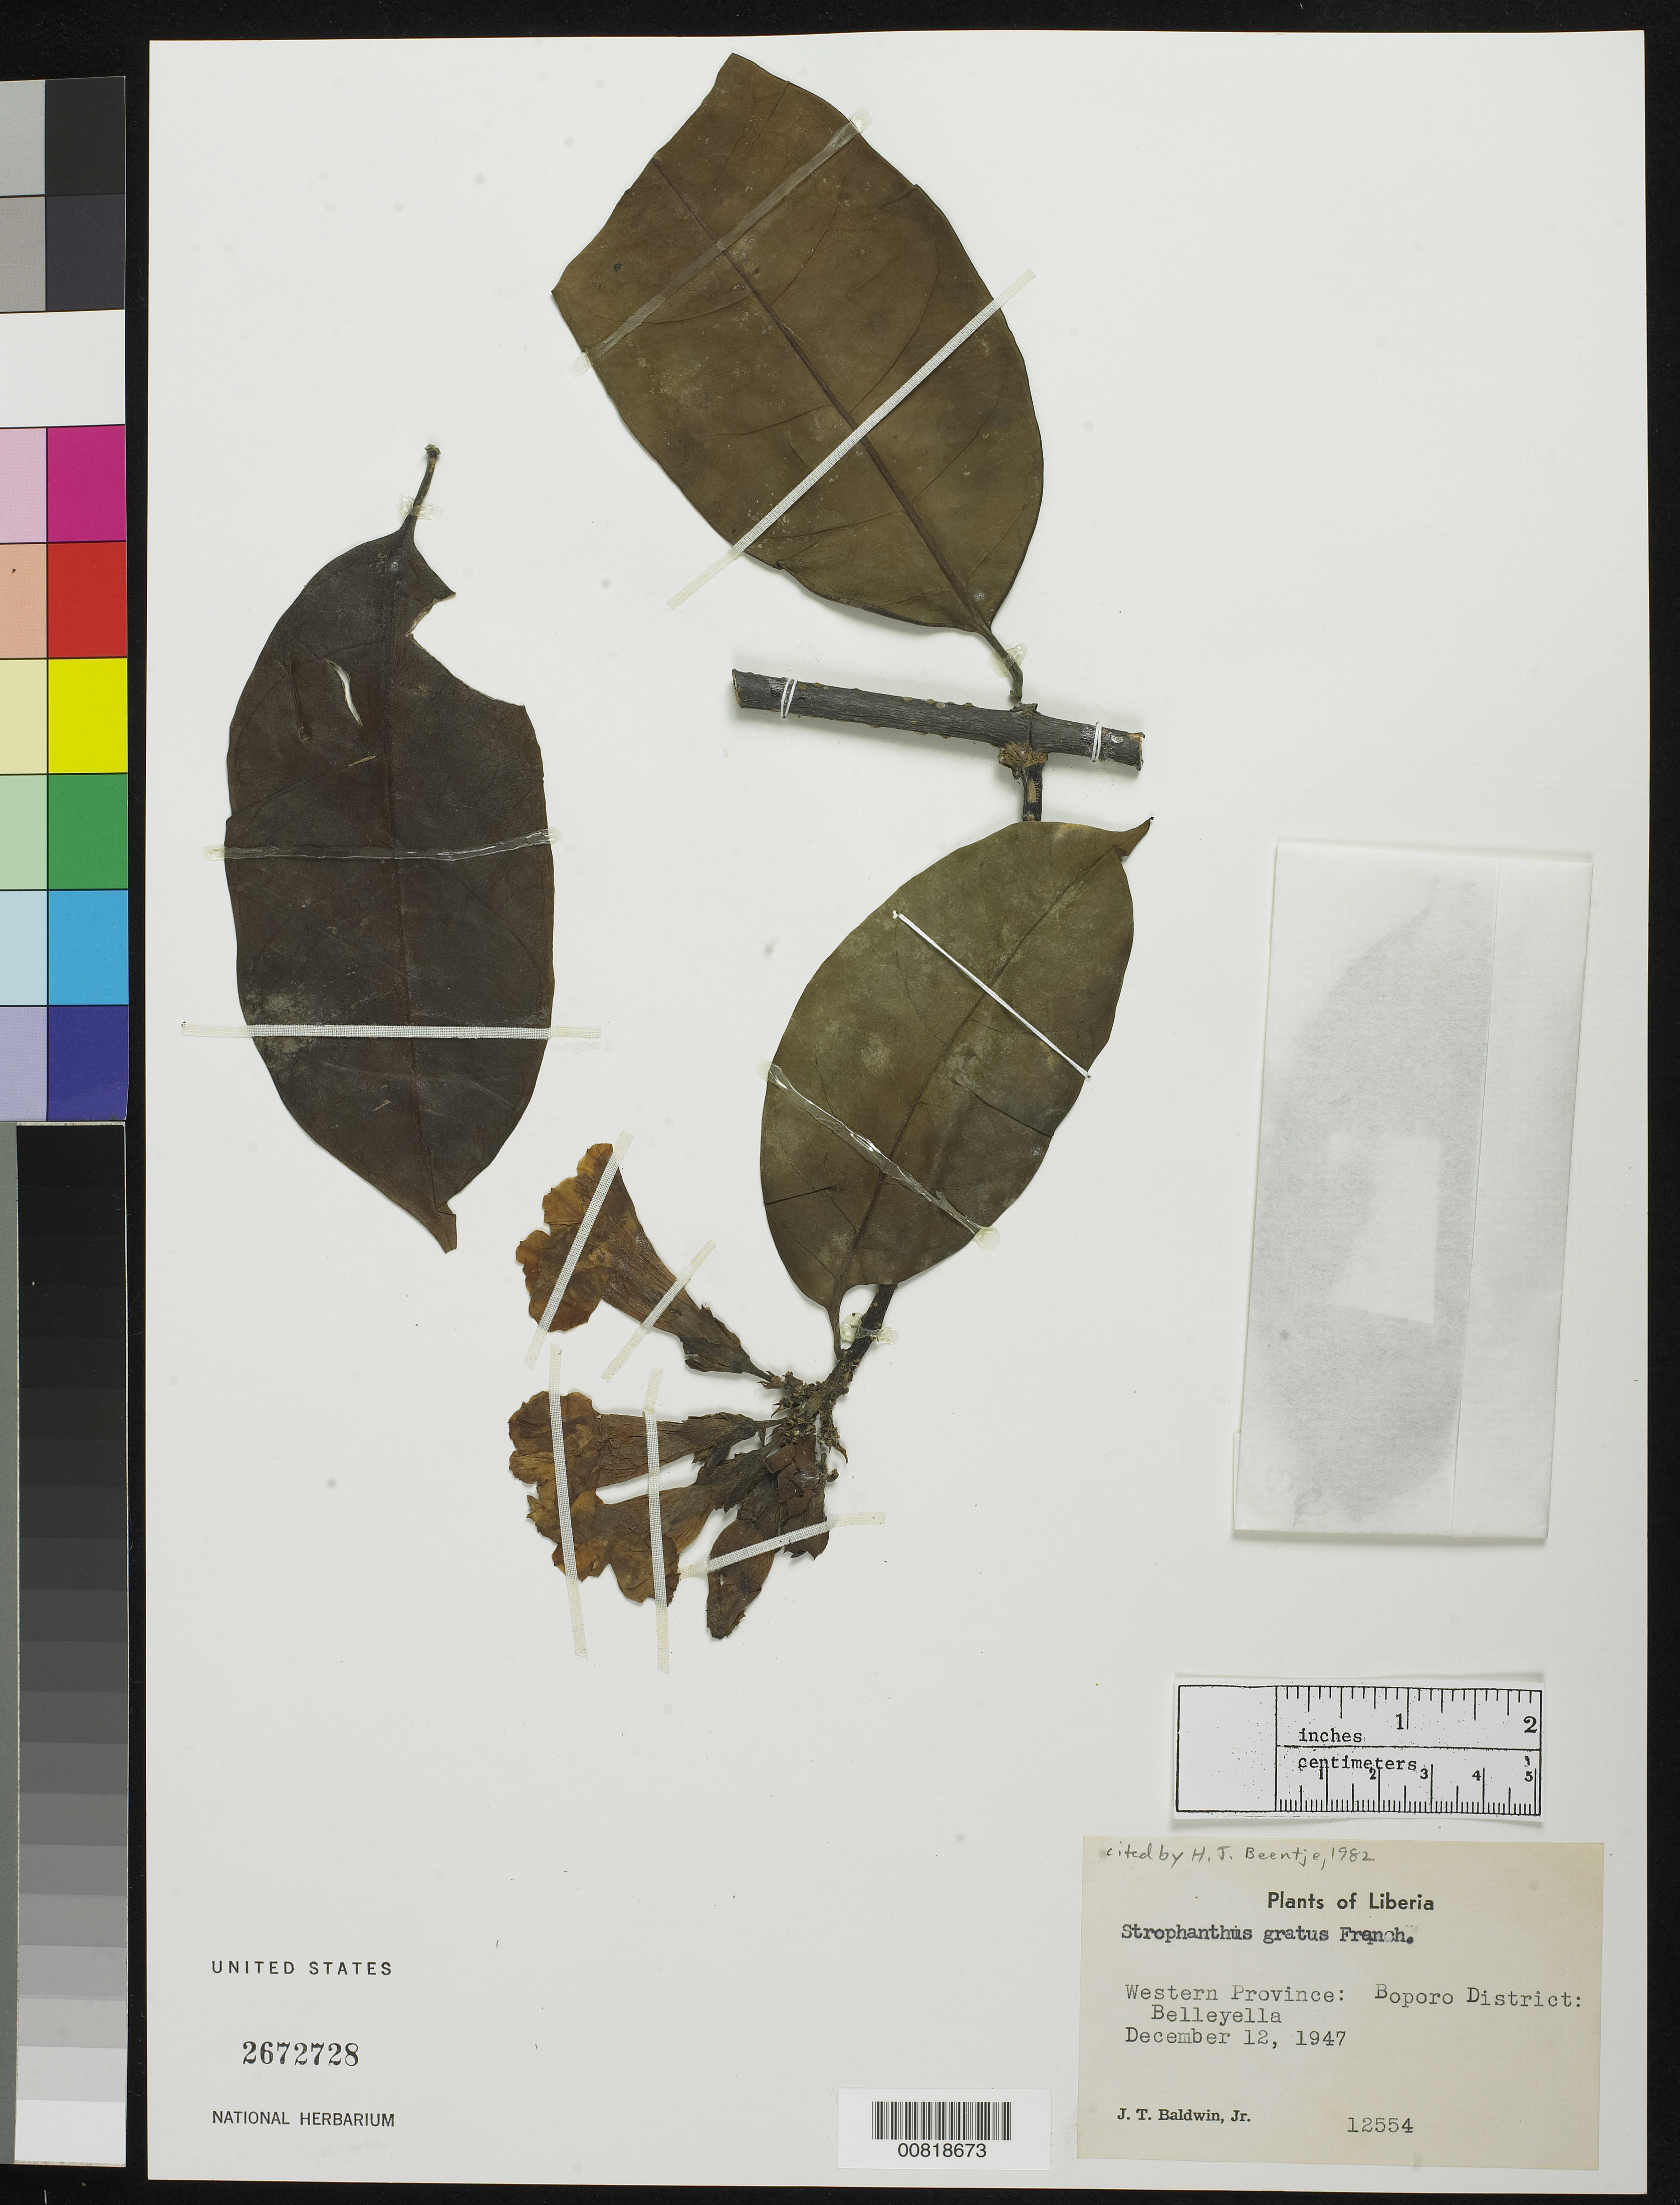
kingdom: Plantae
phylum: Tracheophyta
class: Magnoliopsida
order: Gentianales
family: Apocynaceae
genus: Strophanthus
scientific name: Strophanthus gratus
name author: (Wall. & Hook.) Baill.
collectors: J. T. Baldwin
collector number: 12554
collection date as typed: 12 Dec 1947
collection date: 1947-12-12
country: Liberia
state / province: Gbarpolu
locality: Western Province: Boporo District, Belleyella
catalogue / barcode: US 2672728